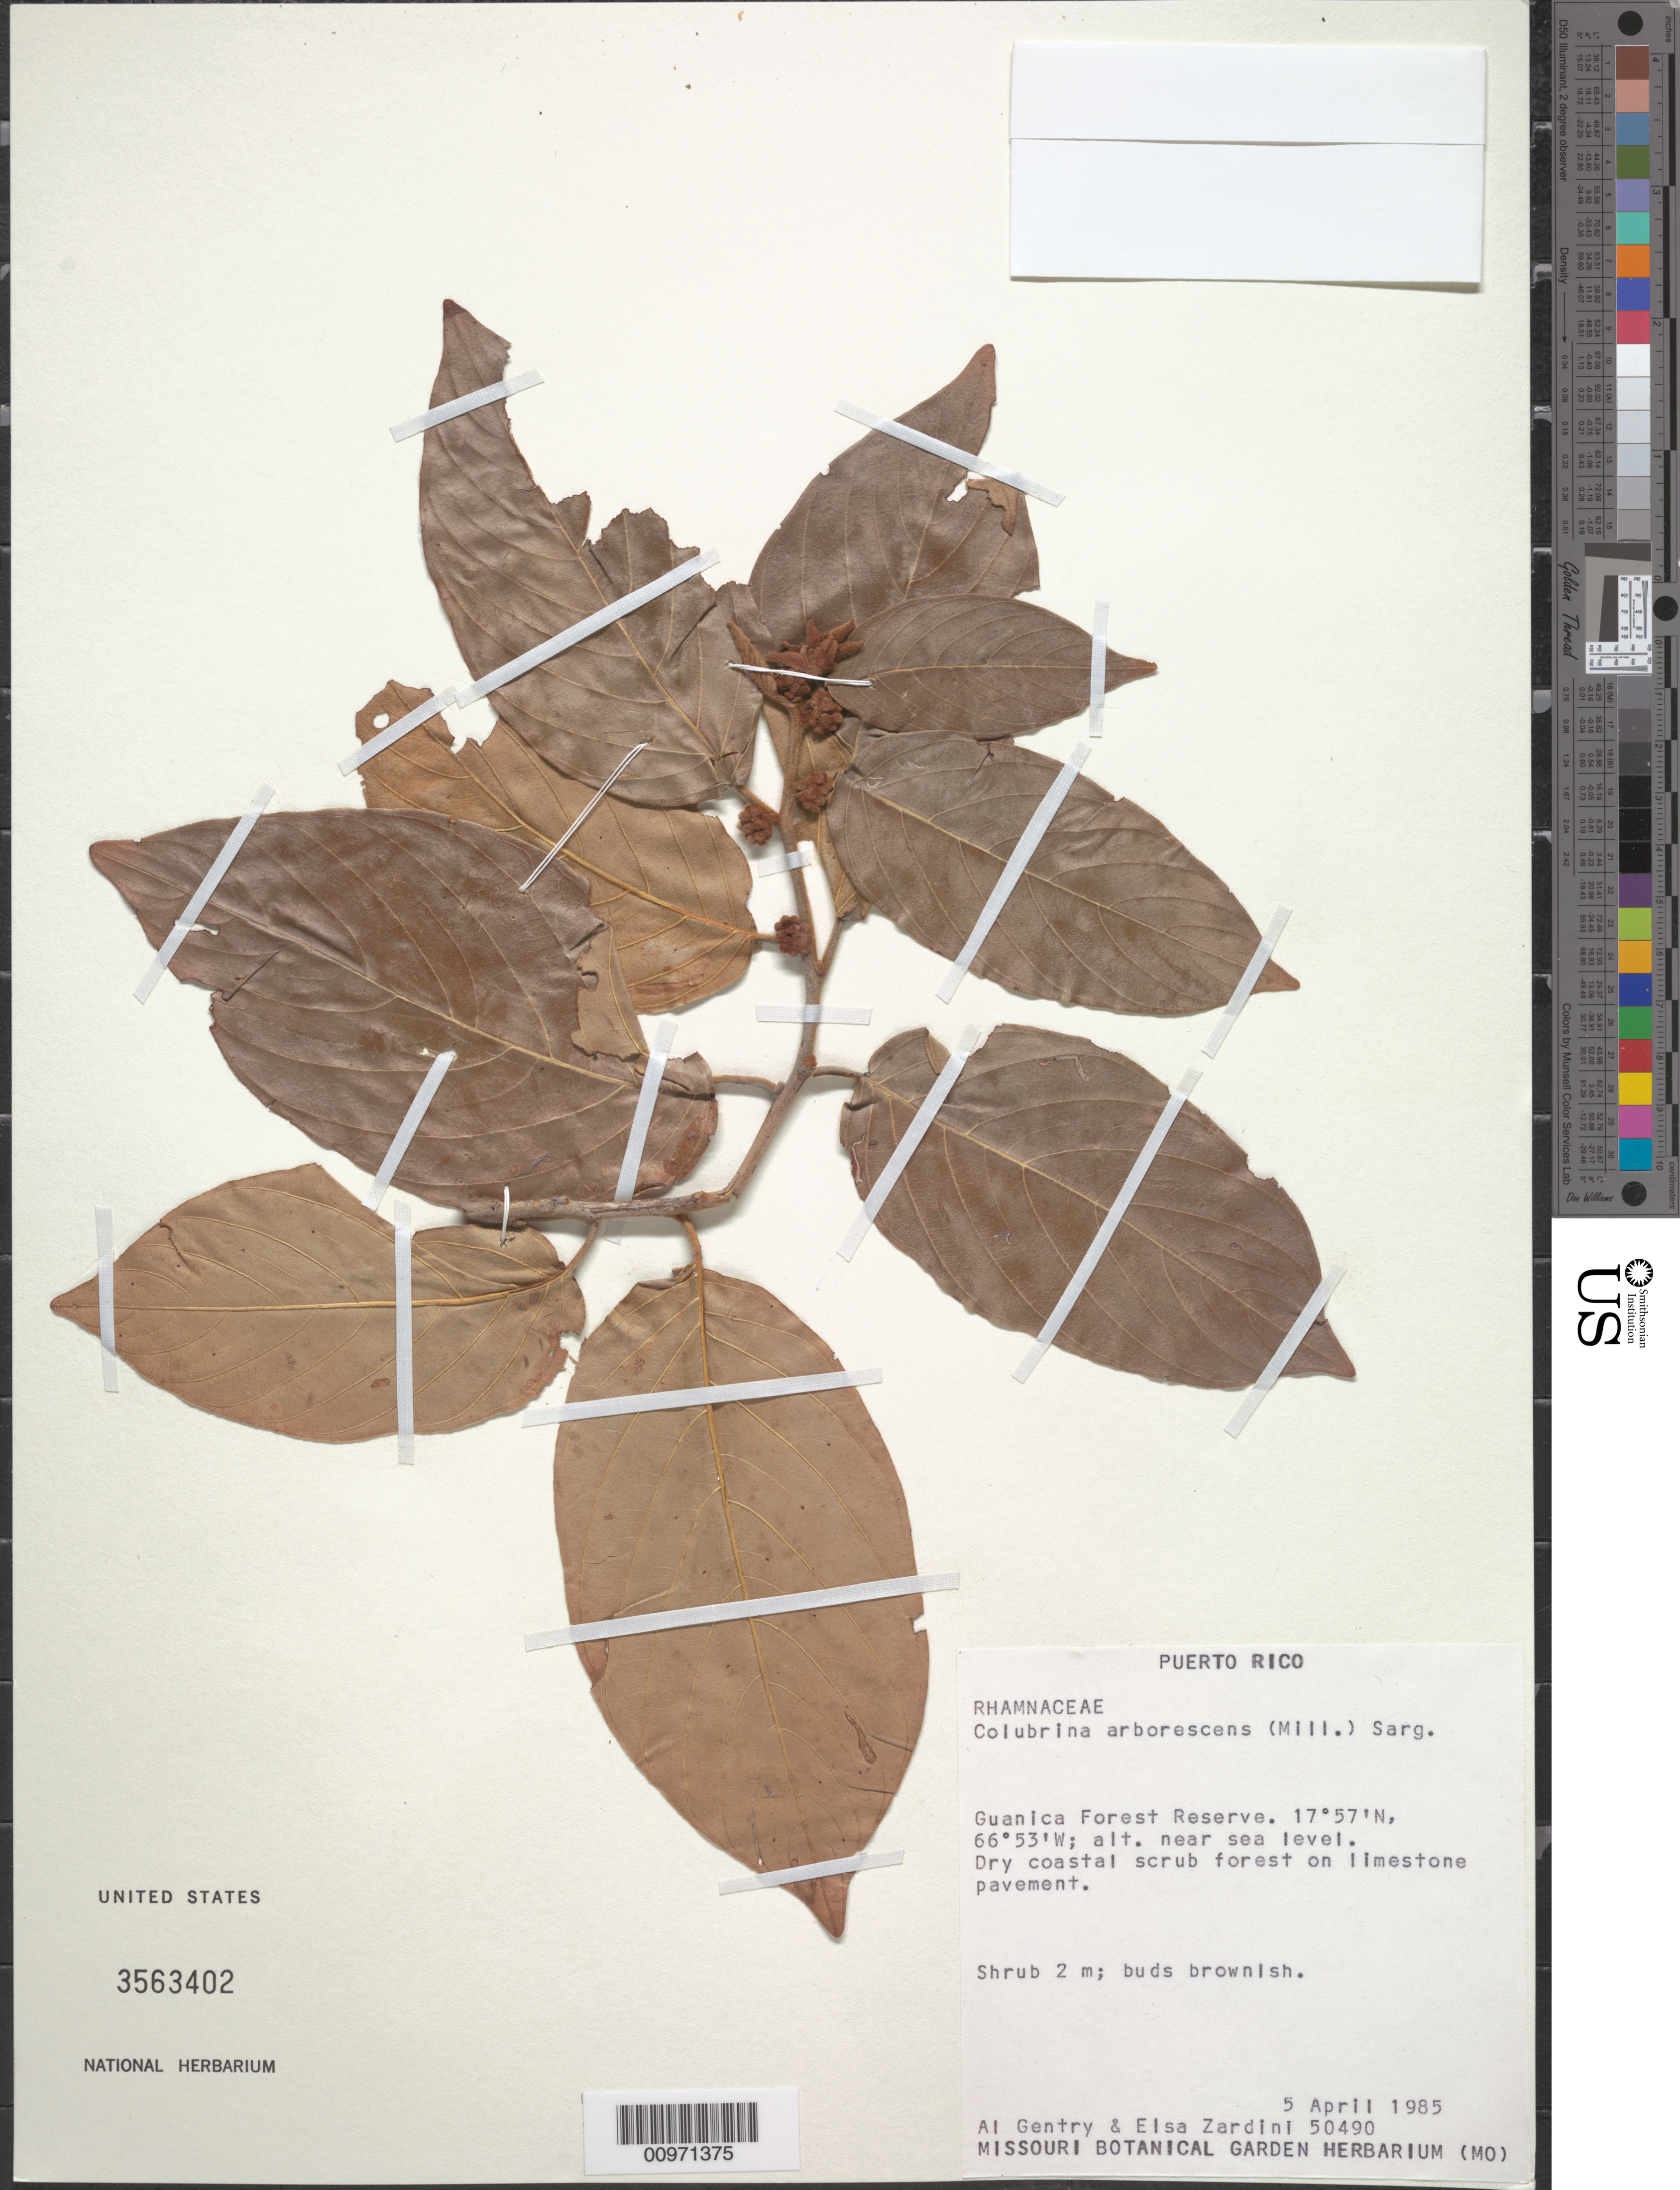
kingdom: Plantae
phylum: Tracheophyta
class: Magnoliopsida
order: Rosales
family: Rhamnaceae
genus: Colubrina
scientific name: Colubrina arborescens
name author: (Mill.) Sarg.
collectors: A. H. Gentry & E. M. Zardini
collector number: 50490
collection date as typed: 05 Apr 1985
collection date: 1985-04-05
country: Puerto Rico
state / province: Guánica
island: Puerto Rico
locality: Guanica Forest Reserve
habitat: Dry coastal scrub forest on limestone pavement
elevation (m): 0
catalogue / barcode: US 3563402